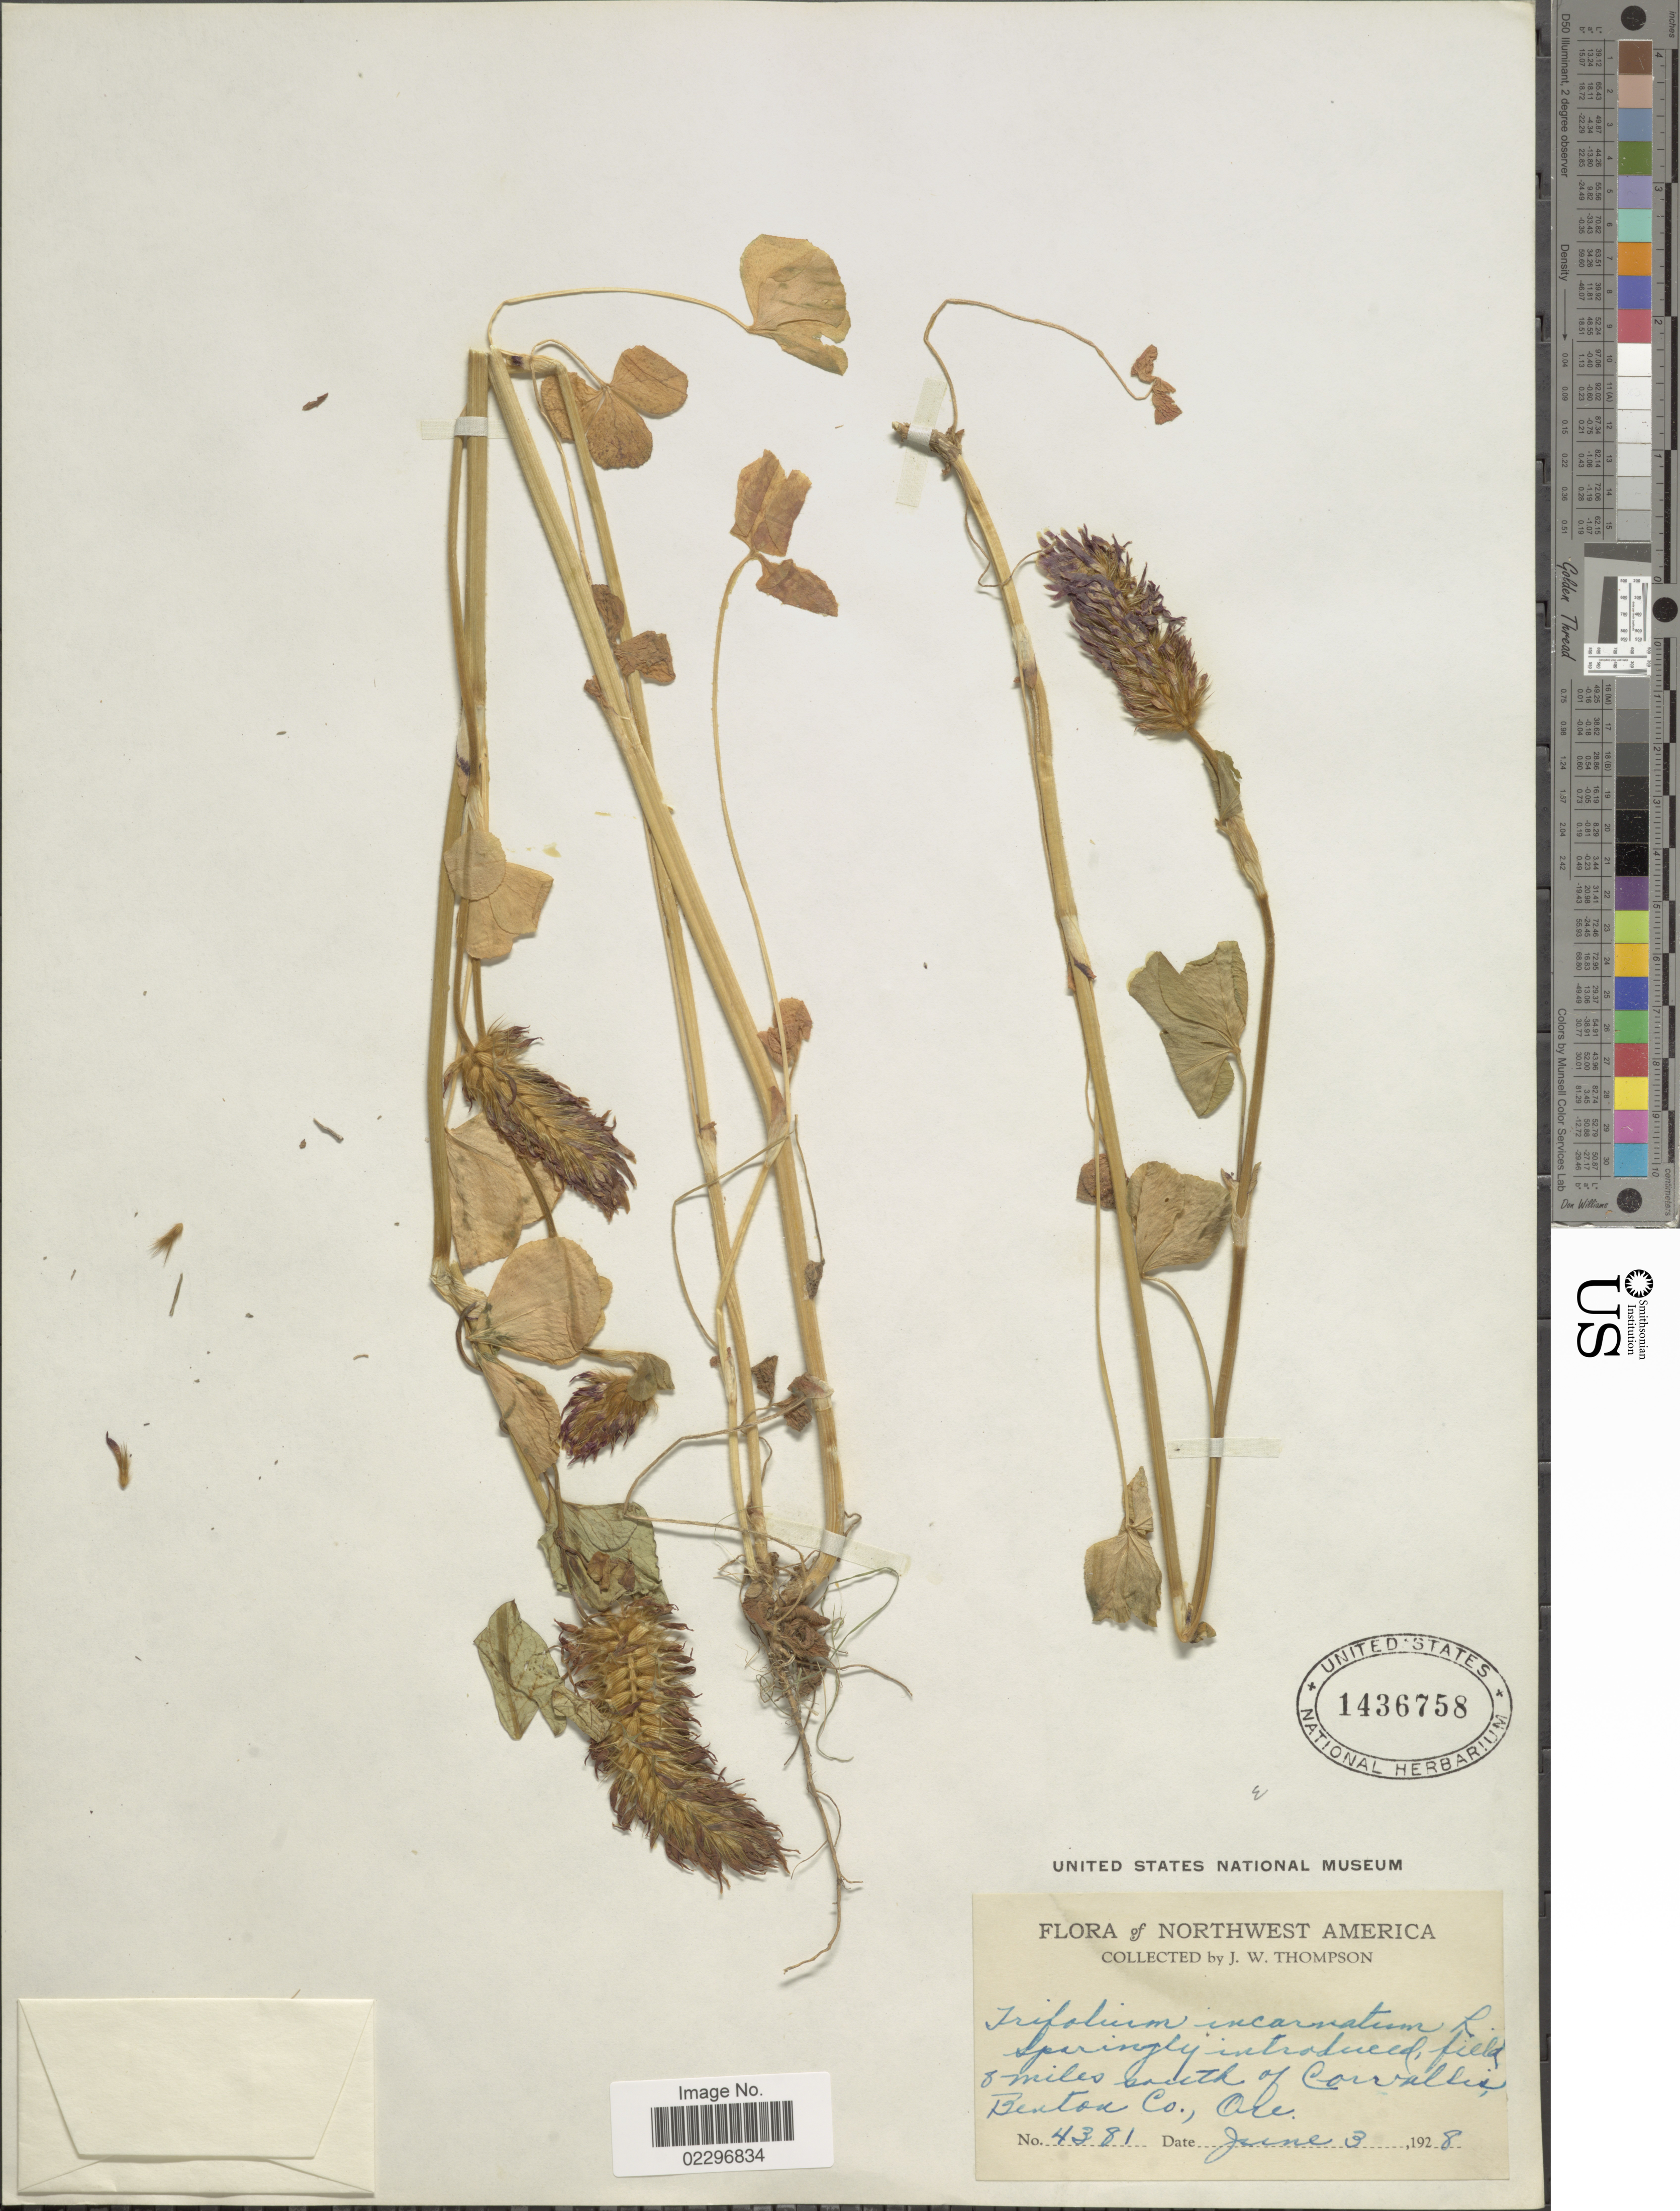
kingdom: Plantae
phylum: Tracheophyta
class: Magnoliopsida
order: Fabales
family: Fabaceae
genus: Trifolium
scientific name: Trifolium incarnatum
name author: L.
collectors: J. W. Thompson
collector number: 4381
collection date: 1928-06-03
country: United States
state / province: Oregon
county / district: Benton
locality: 8 miles south of Convallis, Benton Co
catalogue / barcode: US 1436758